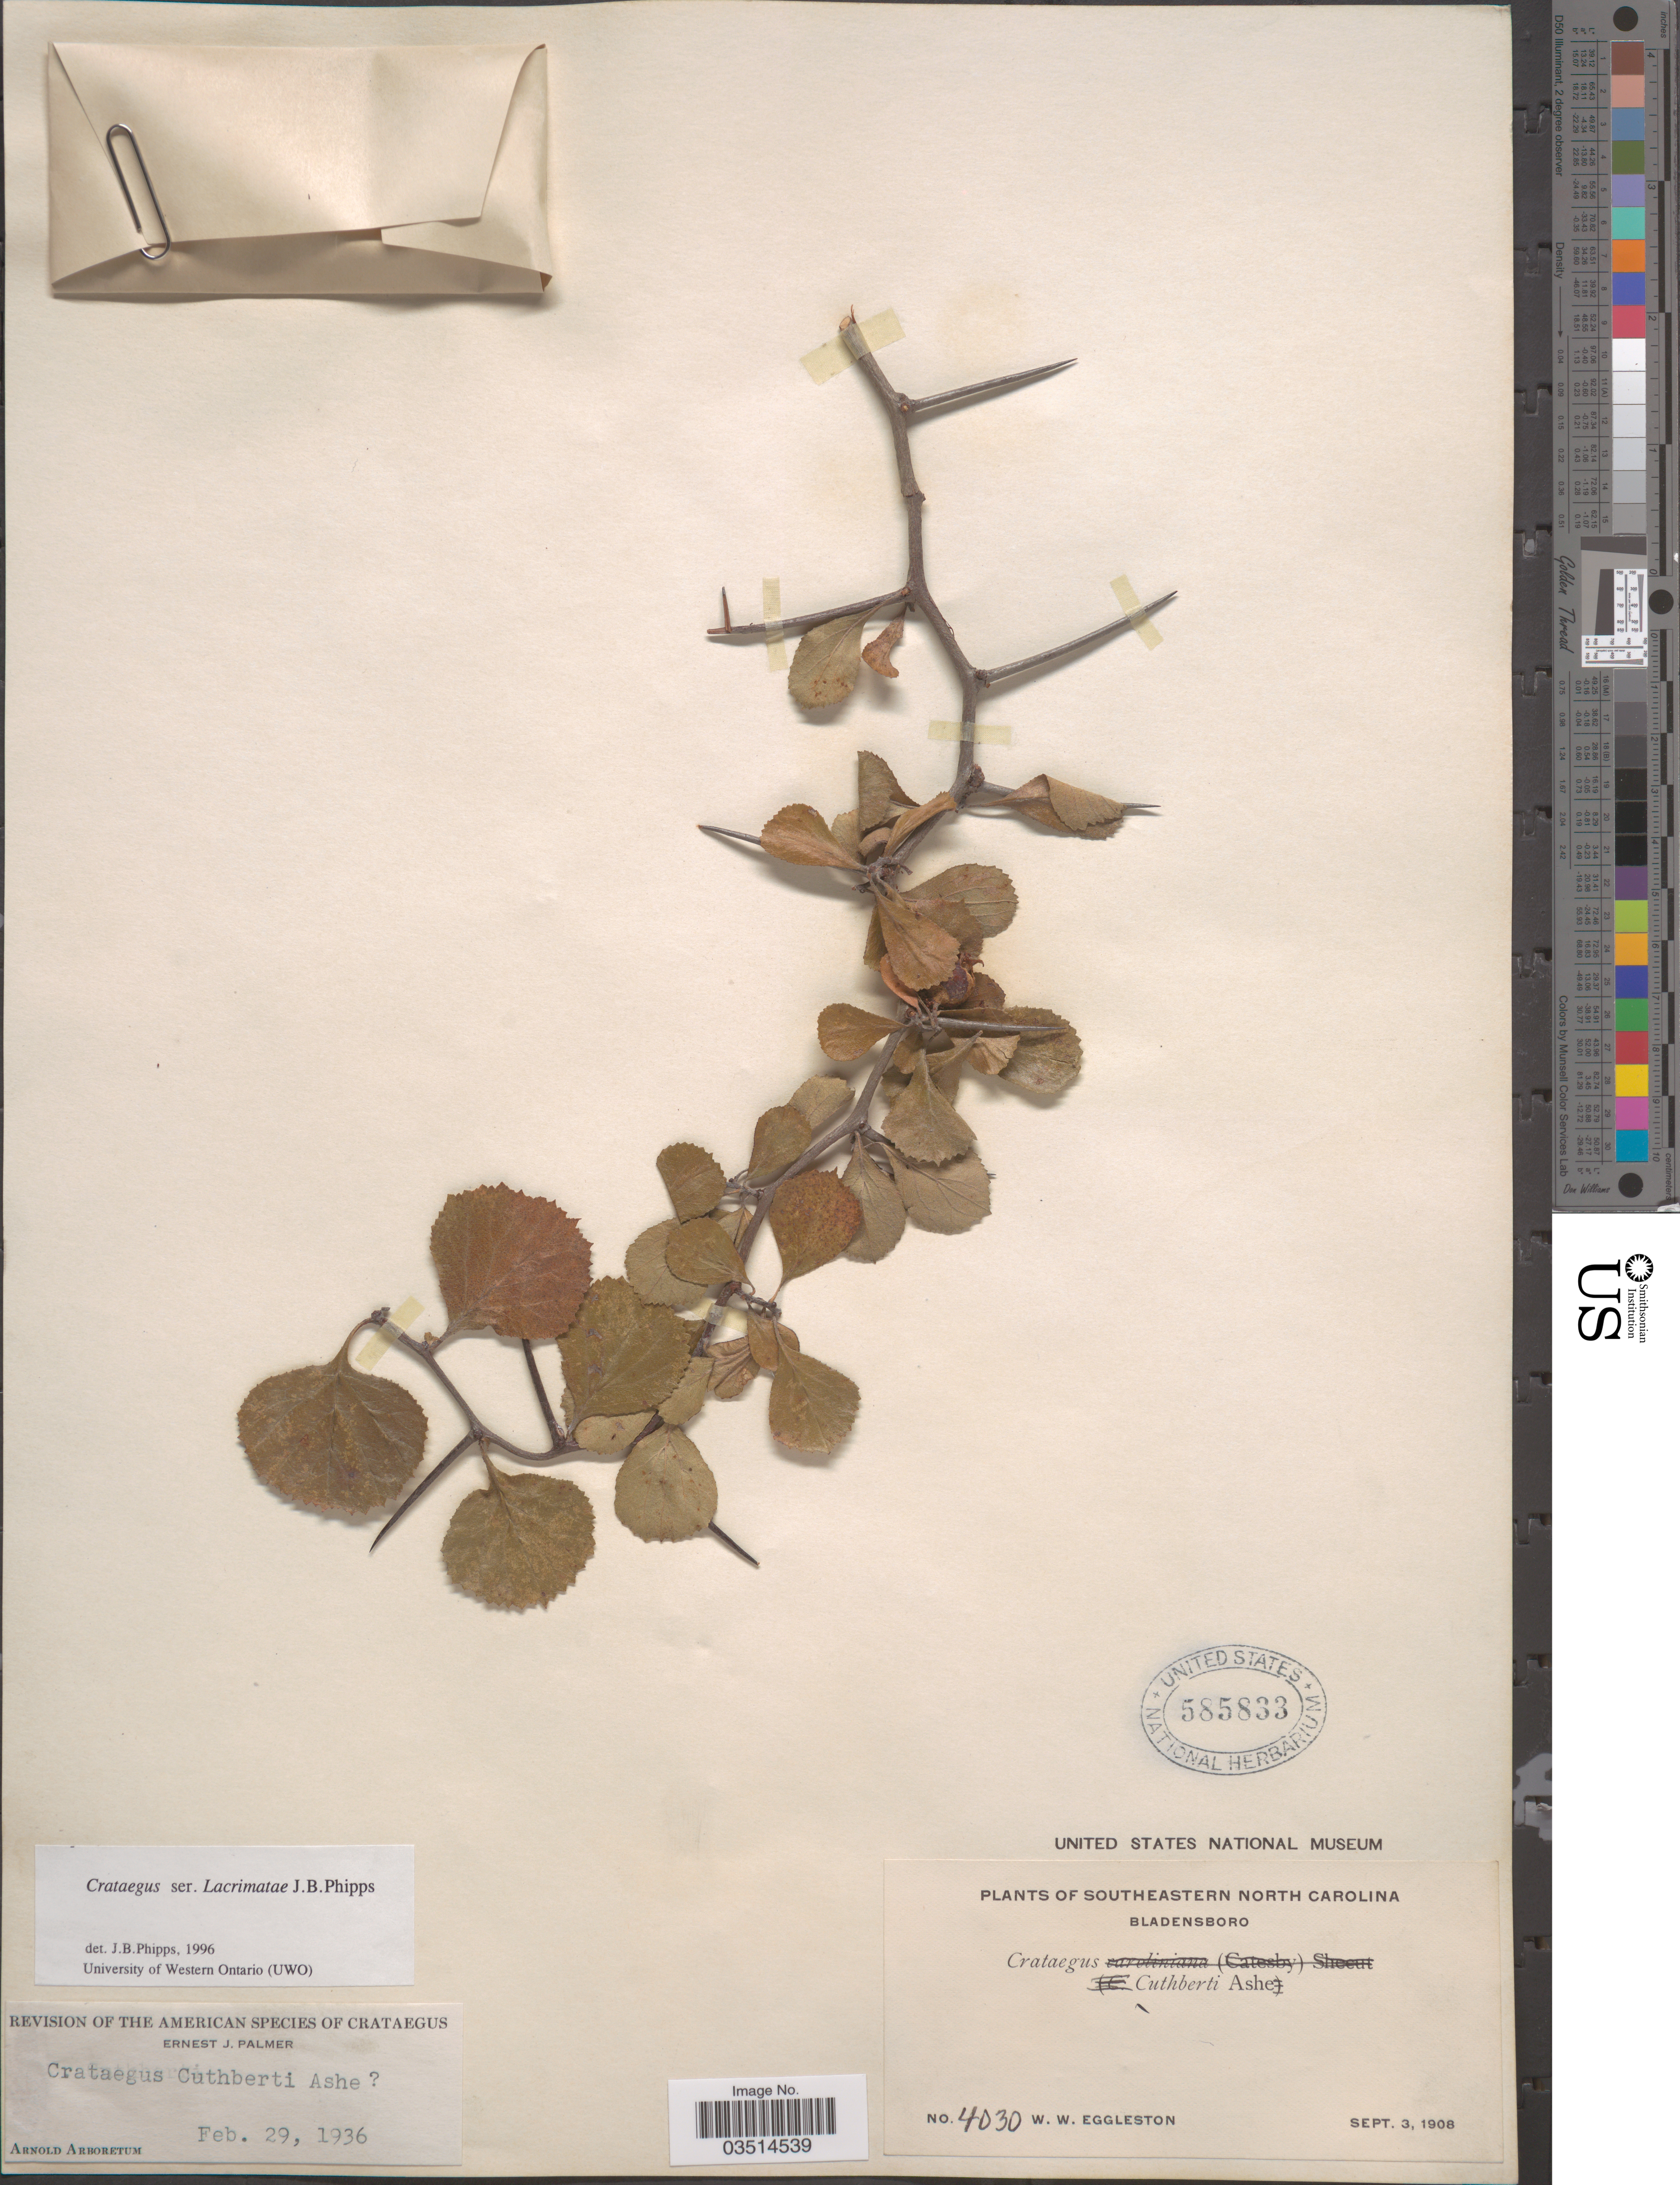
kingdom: Plantae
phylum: Tracheophyta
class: Magnoliopsida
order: Rosales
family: Rosaceae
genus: Crataegus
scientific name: Crataegus cuthbertii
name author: Ashe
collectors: W. W. Eggleston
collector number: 4030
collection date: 1908-09-03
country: United States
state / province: North Carolina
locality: Southeastern North Carolina. Bladensboro.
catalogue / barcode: US 585833